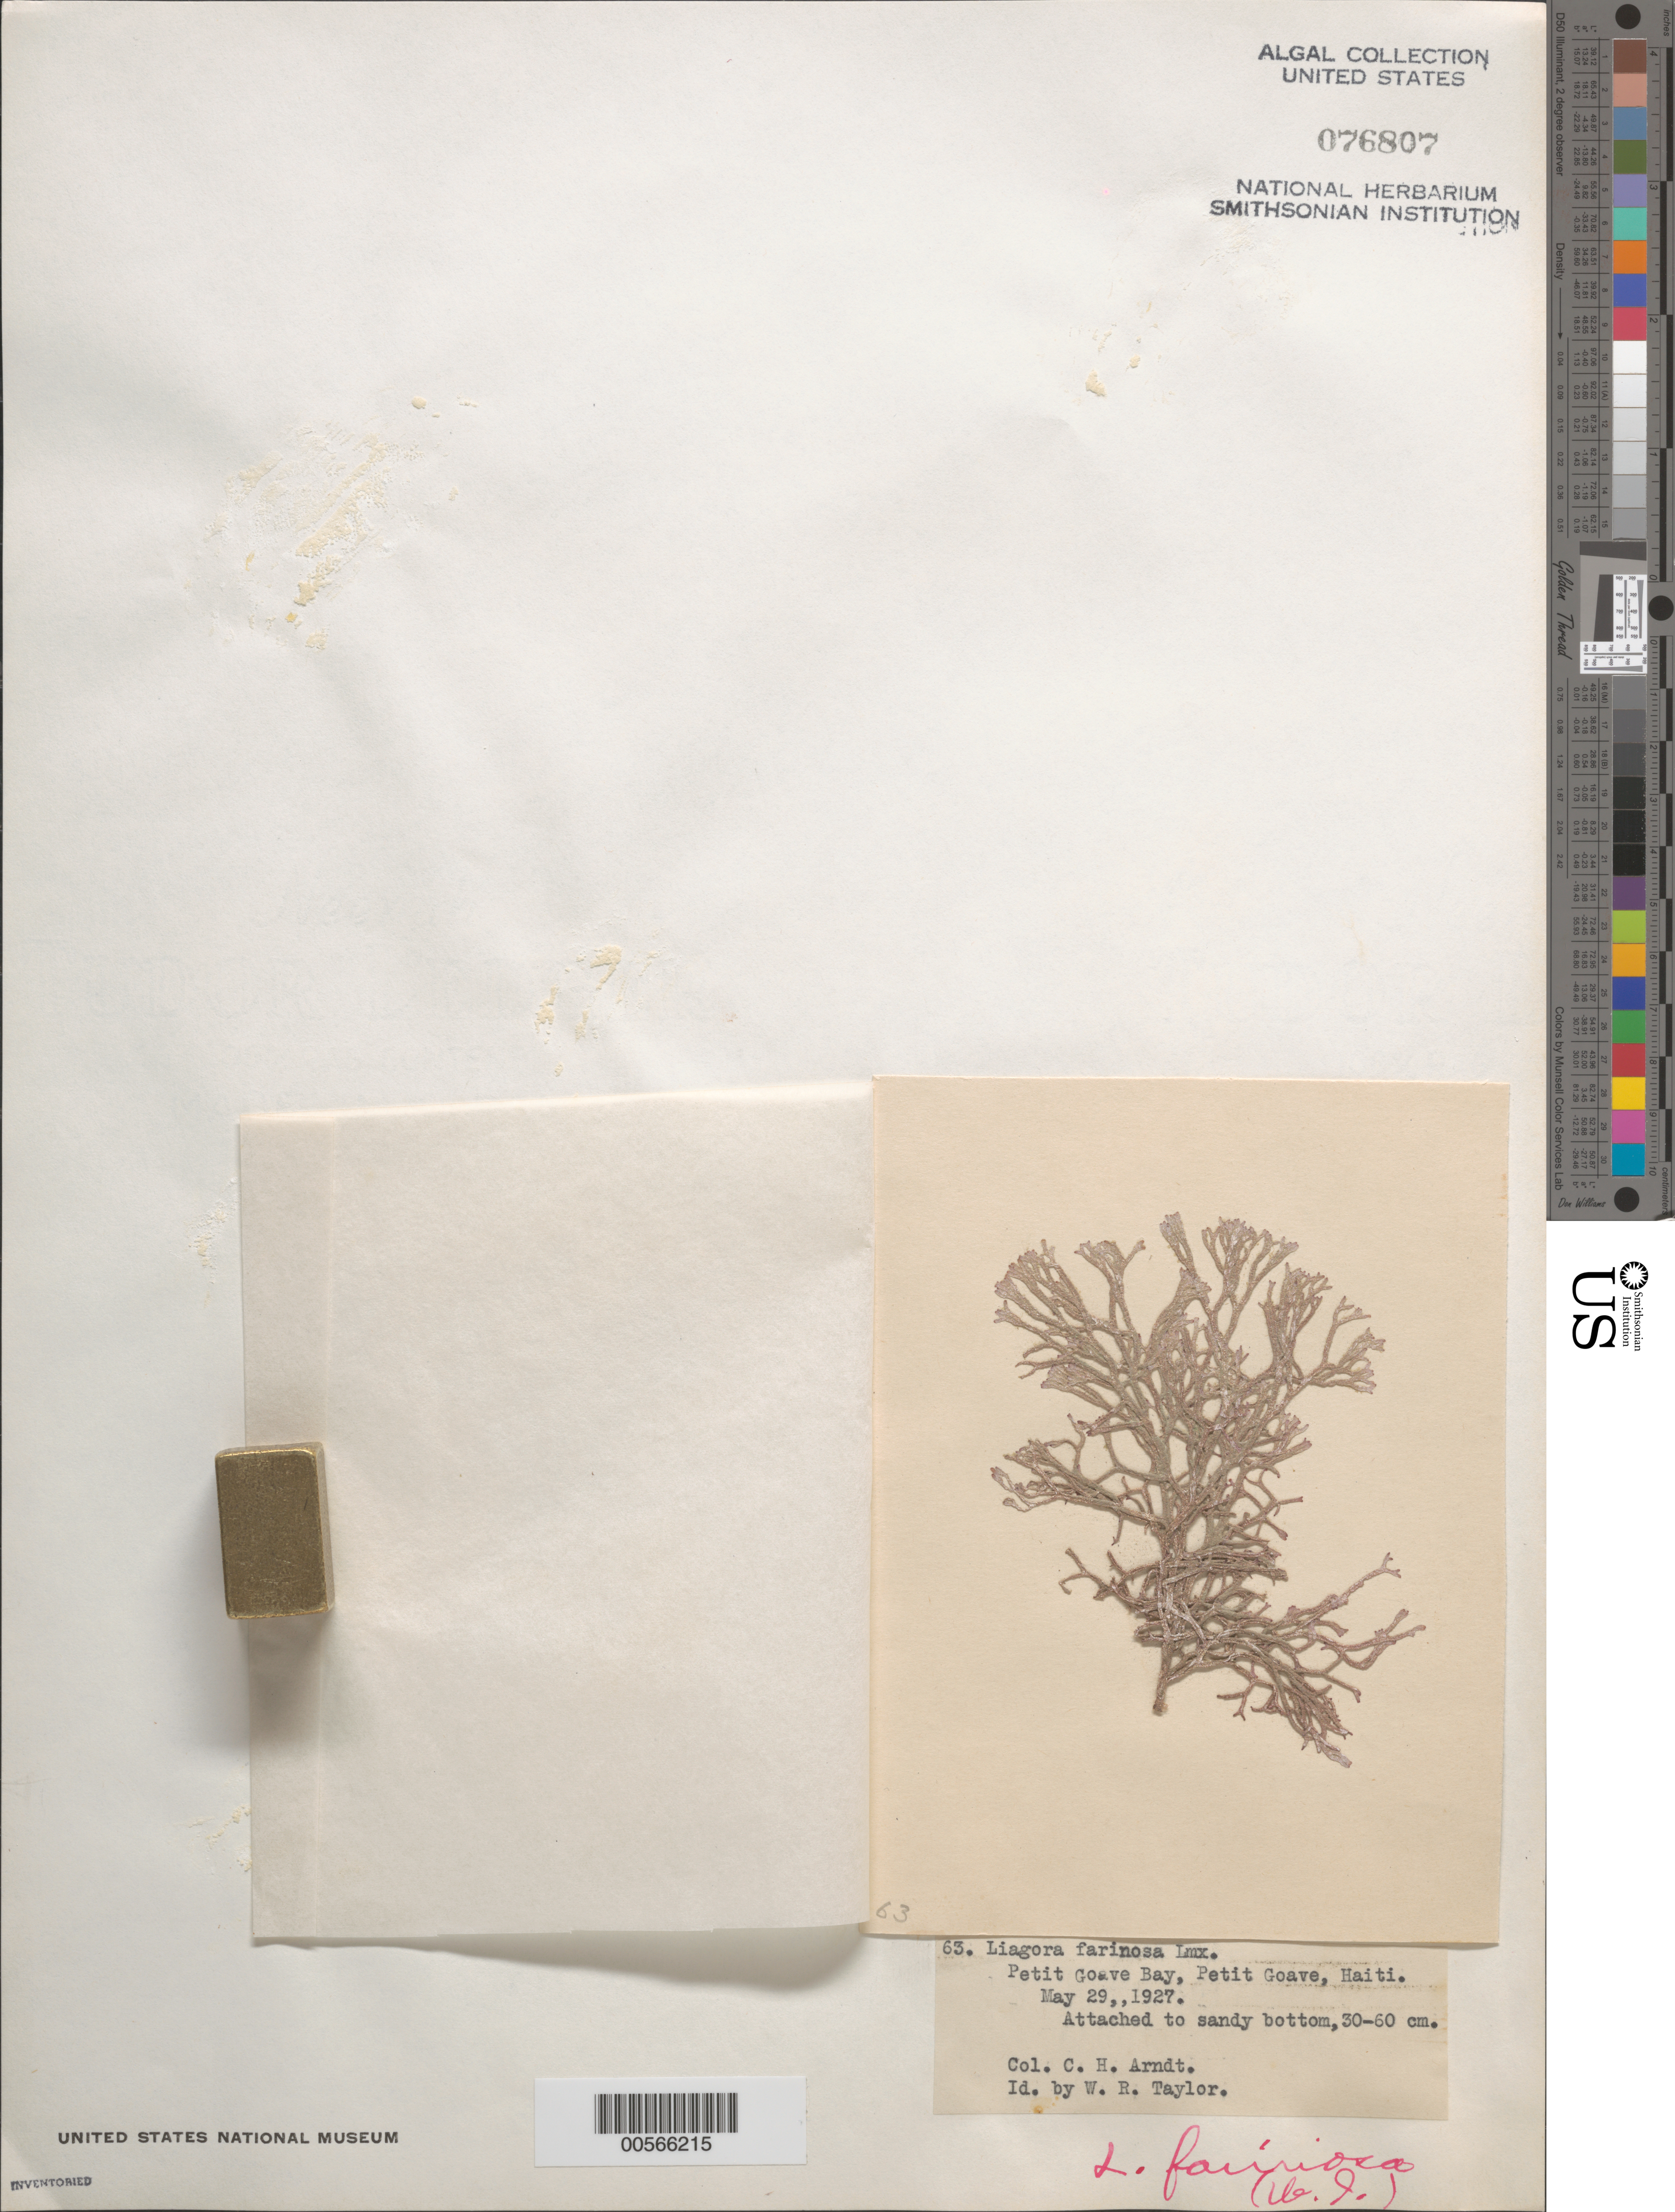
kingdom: Plantae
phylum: Rhodophyta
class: Florideophyceae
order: Nemaliales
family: Liagoraceae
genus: Liagora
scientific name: Liagora farinosa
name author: J.V.Lamouroux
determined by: Taylor, William R.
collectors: C. Arndt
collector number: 63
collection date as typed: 29 May 1927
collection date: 1927-05-29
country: Haiti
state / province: Ouest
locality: Petit Goave Bay, Petit Goave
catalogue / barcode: US 76807